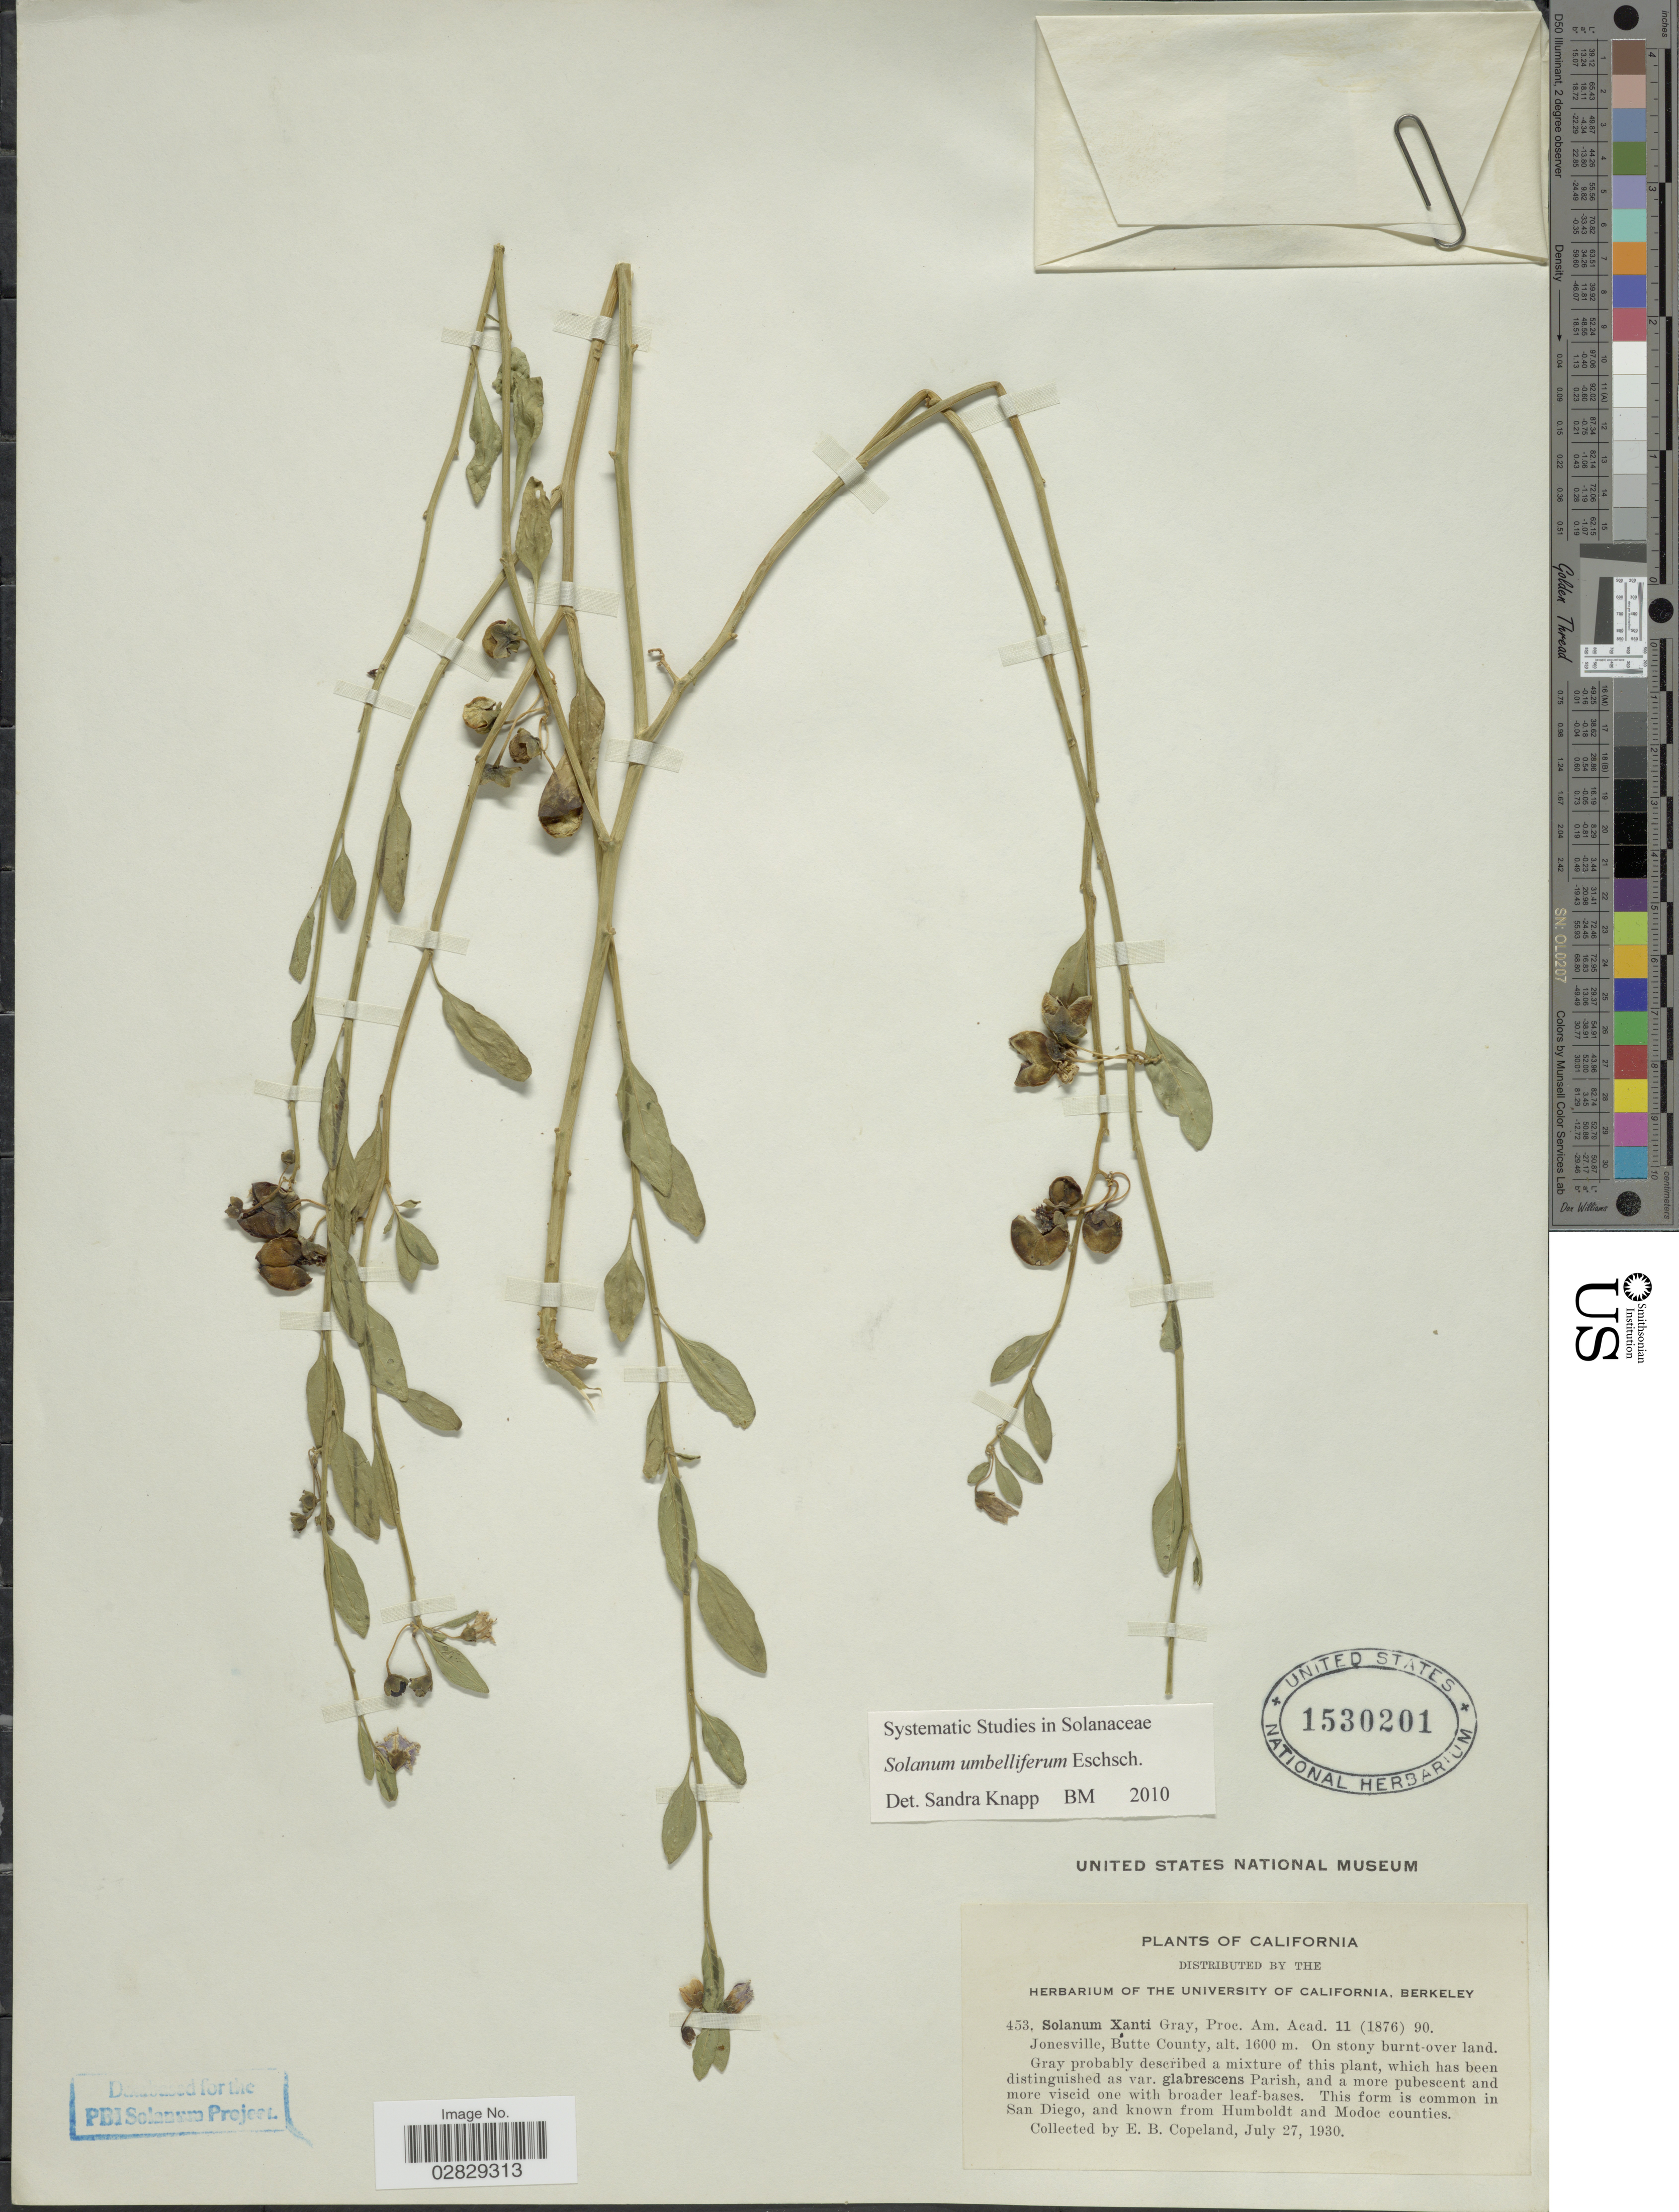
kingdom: Plantae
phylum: Tracheophyta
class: Magnoliopsida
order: Solanales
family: Solanaceae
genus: Solanum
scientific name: Solanum umbelliferum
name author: Eschsch.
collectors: E. B. Copeland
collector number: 453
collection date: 1930-07-27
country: United States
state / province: California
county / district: Butte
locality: Jonesville, Butte County.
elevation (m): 1600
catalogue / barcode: US 1530201